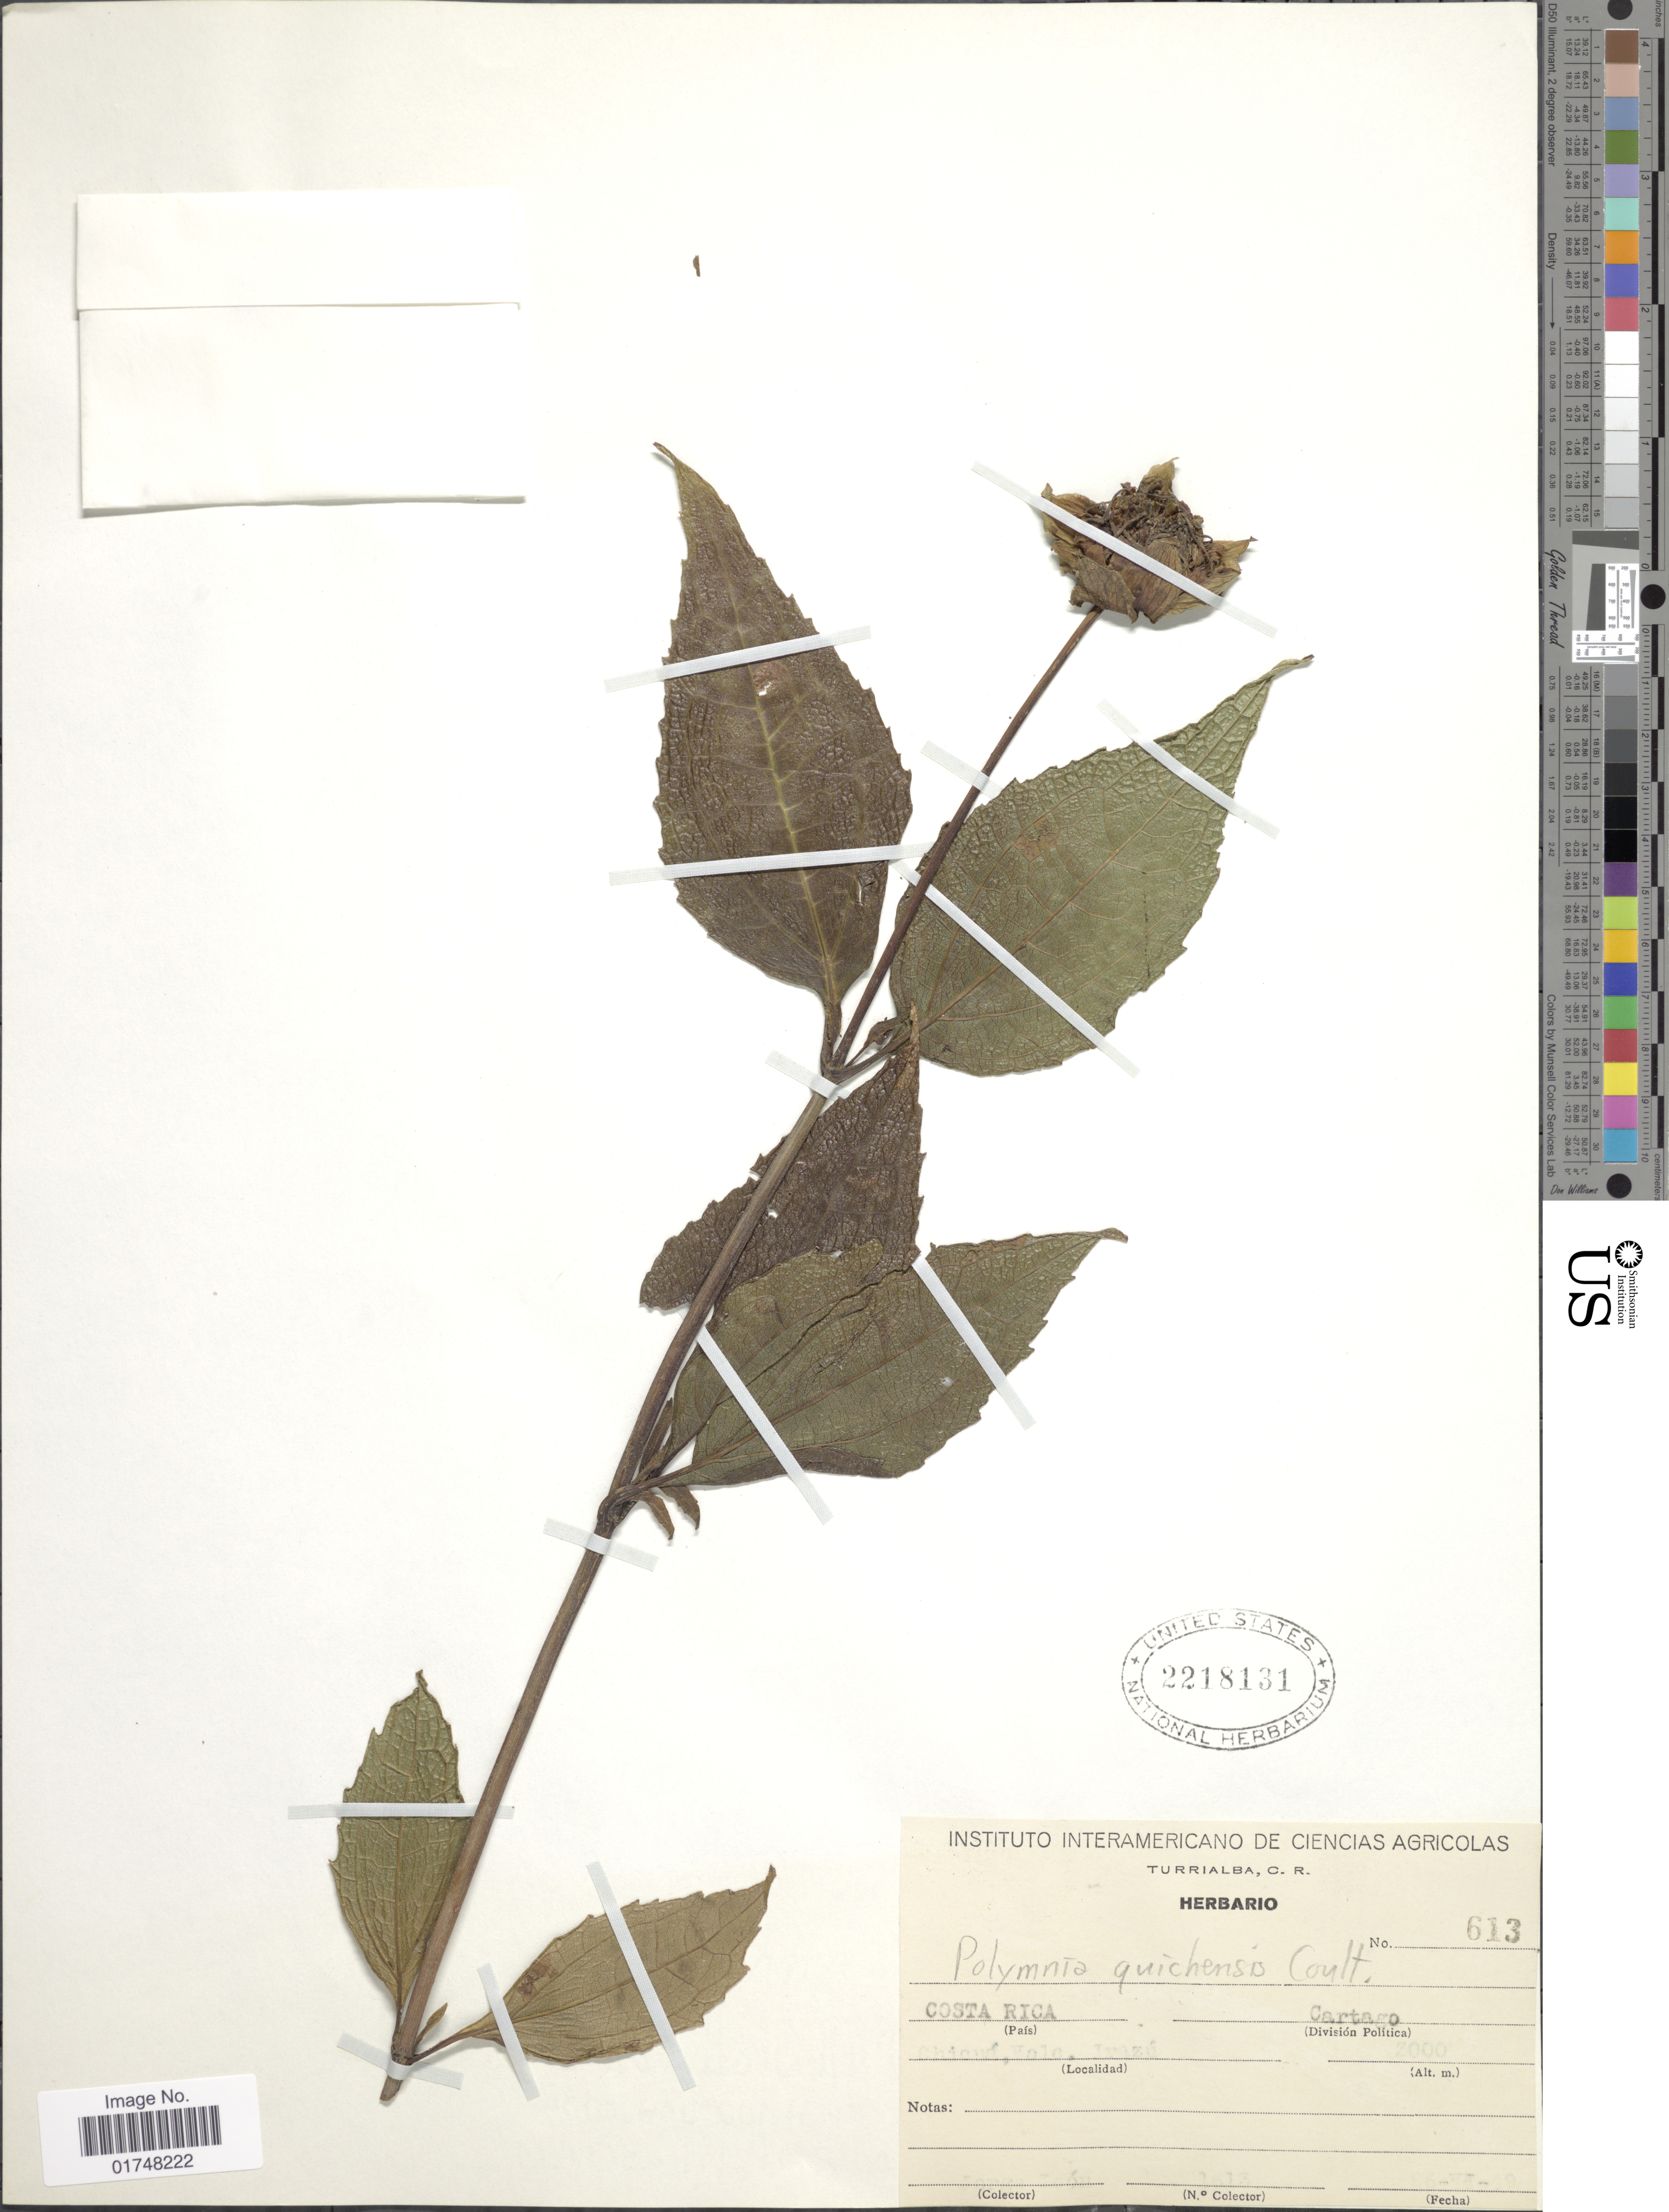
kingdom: Plantae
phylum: Tracheophyta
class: Magnoliopsida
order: Asterales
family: Asteraceae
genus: Smallanthus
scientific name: Smallanthus quichensis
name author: (Coult.) H. Rob.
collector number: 613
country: Costa Rica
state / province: Cartago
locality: Irazu.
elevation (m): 2000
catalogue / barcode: US 2218131